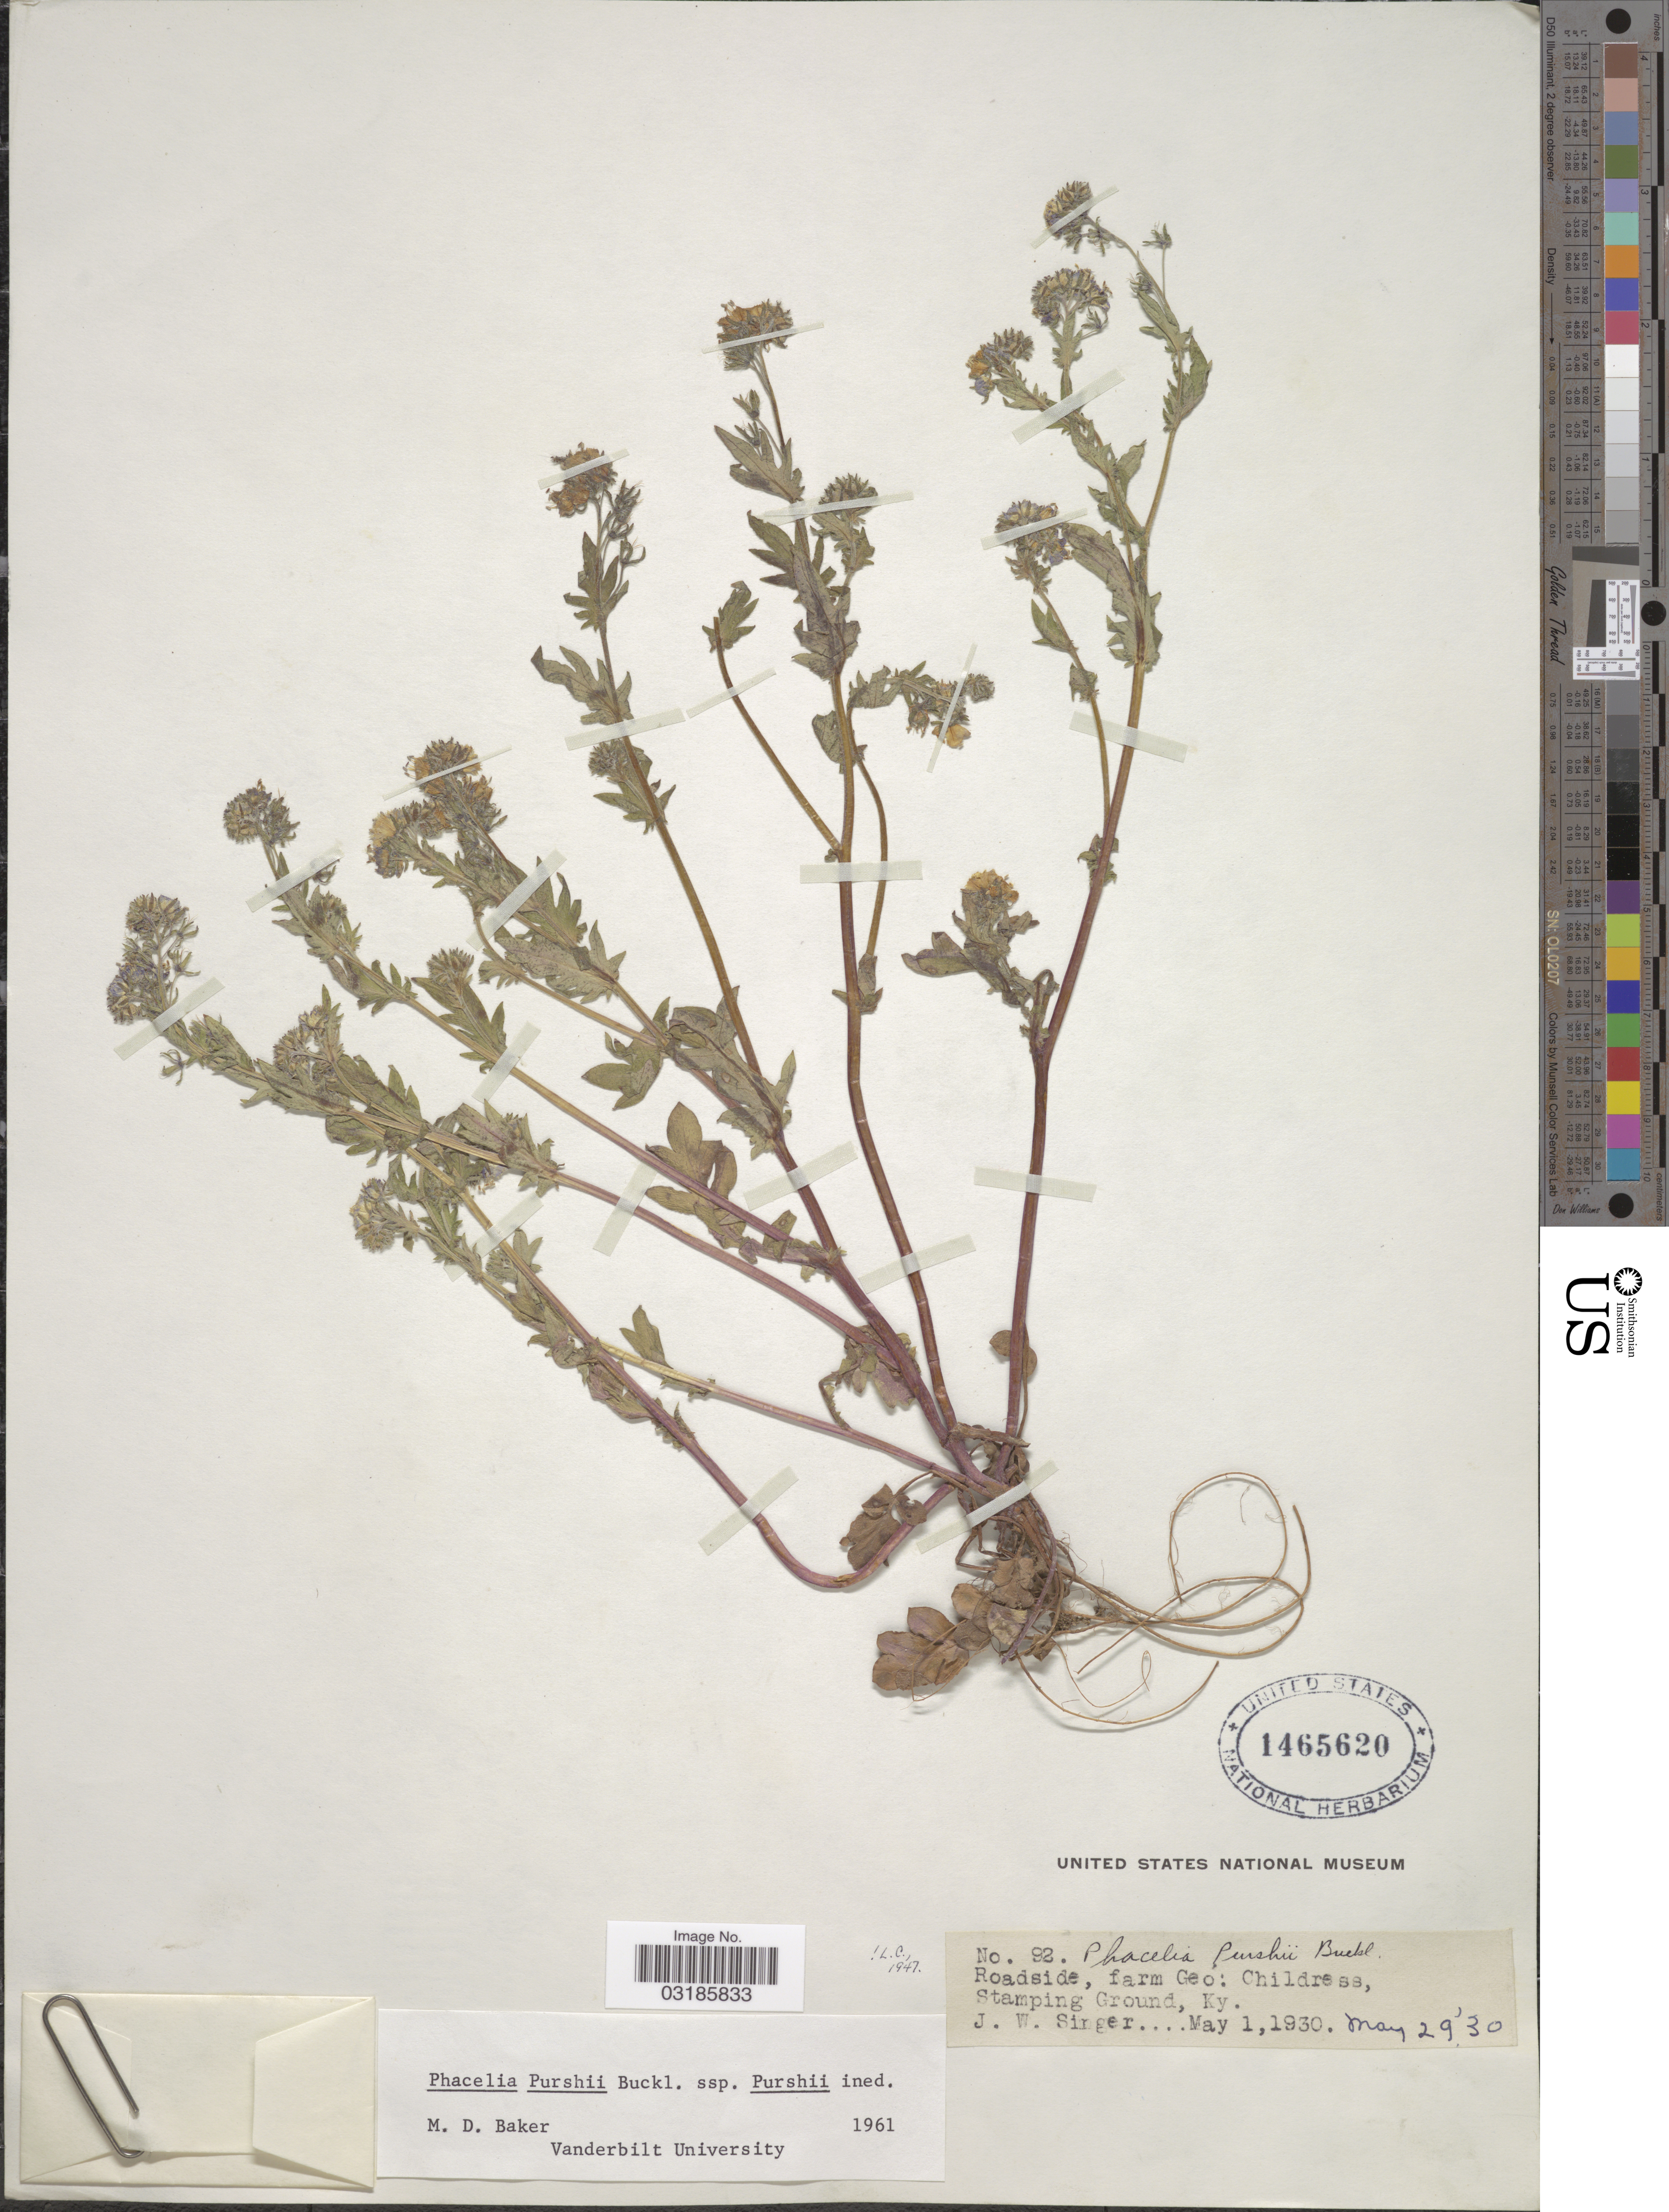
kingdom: Plantae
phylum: Tracheophyta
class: Magnoliopsida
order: Boraginales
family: Hydrophyllaceae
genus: Phacelia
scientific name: Phacelia purshii subsp. purshii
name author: Buckley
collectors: J. EW. Singer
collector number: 92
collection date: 1930-05-01/1930-05-29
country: United States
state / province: Kentucky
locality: Roadside, farm Geo: Childress, Stamping Ground.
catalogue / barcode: US 1465620